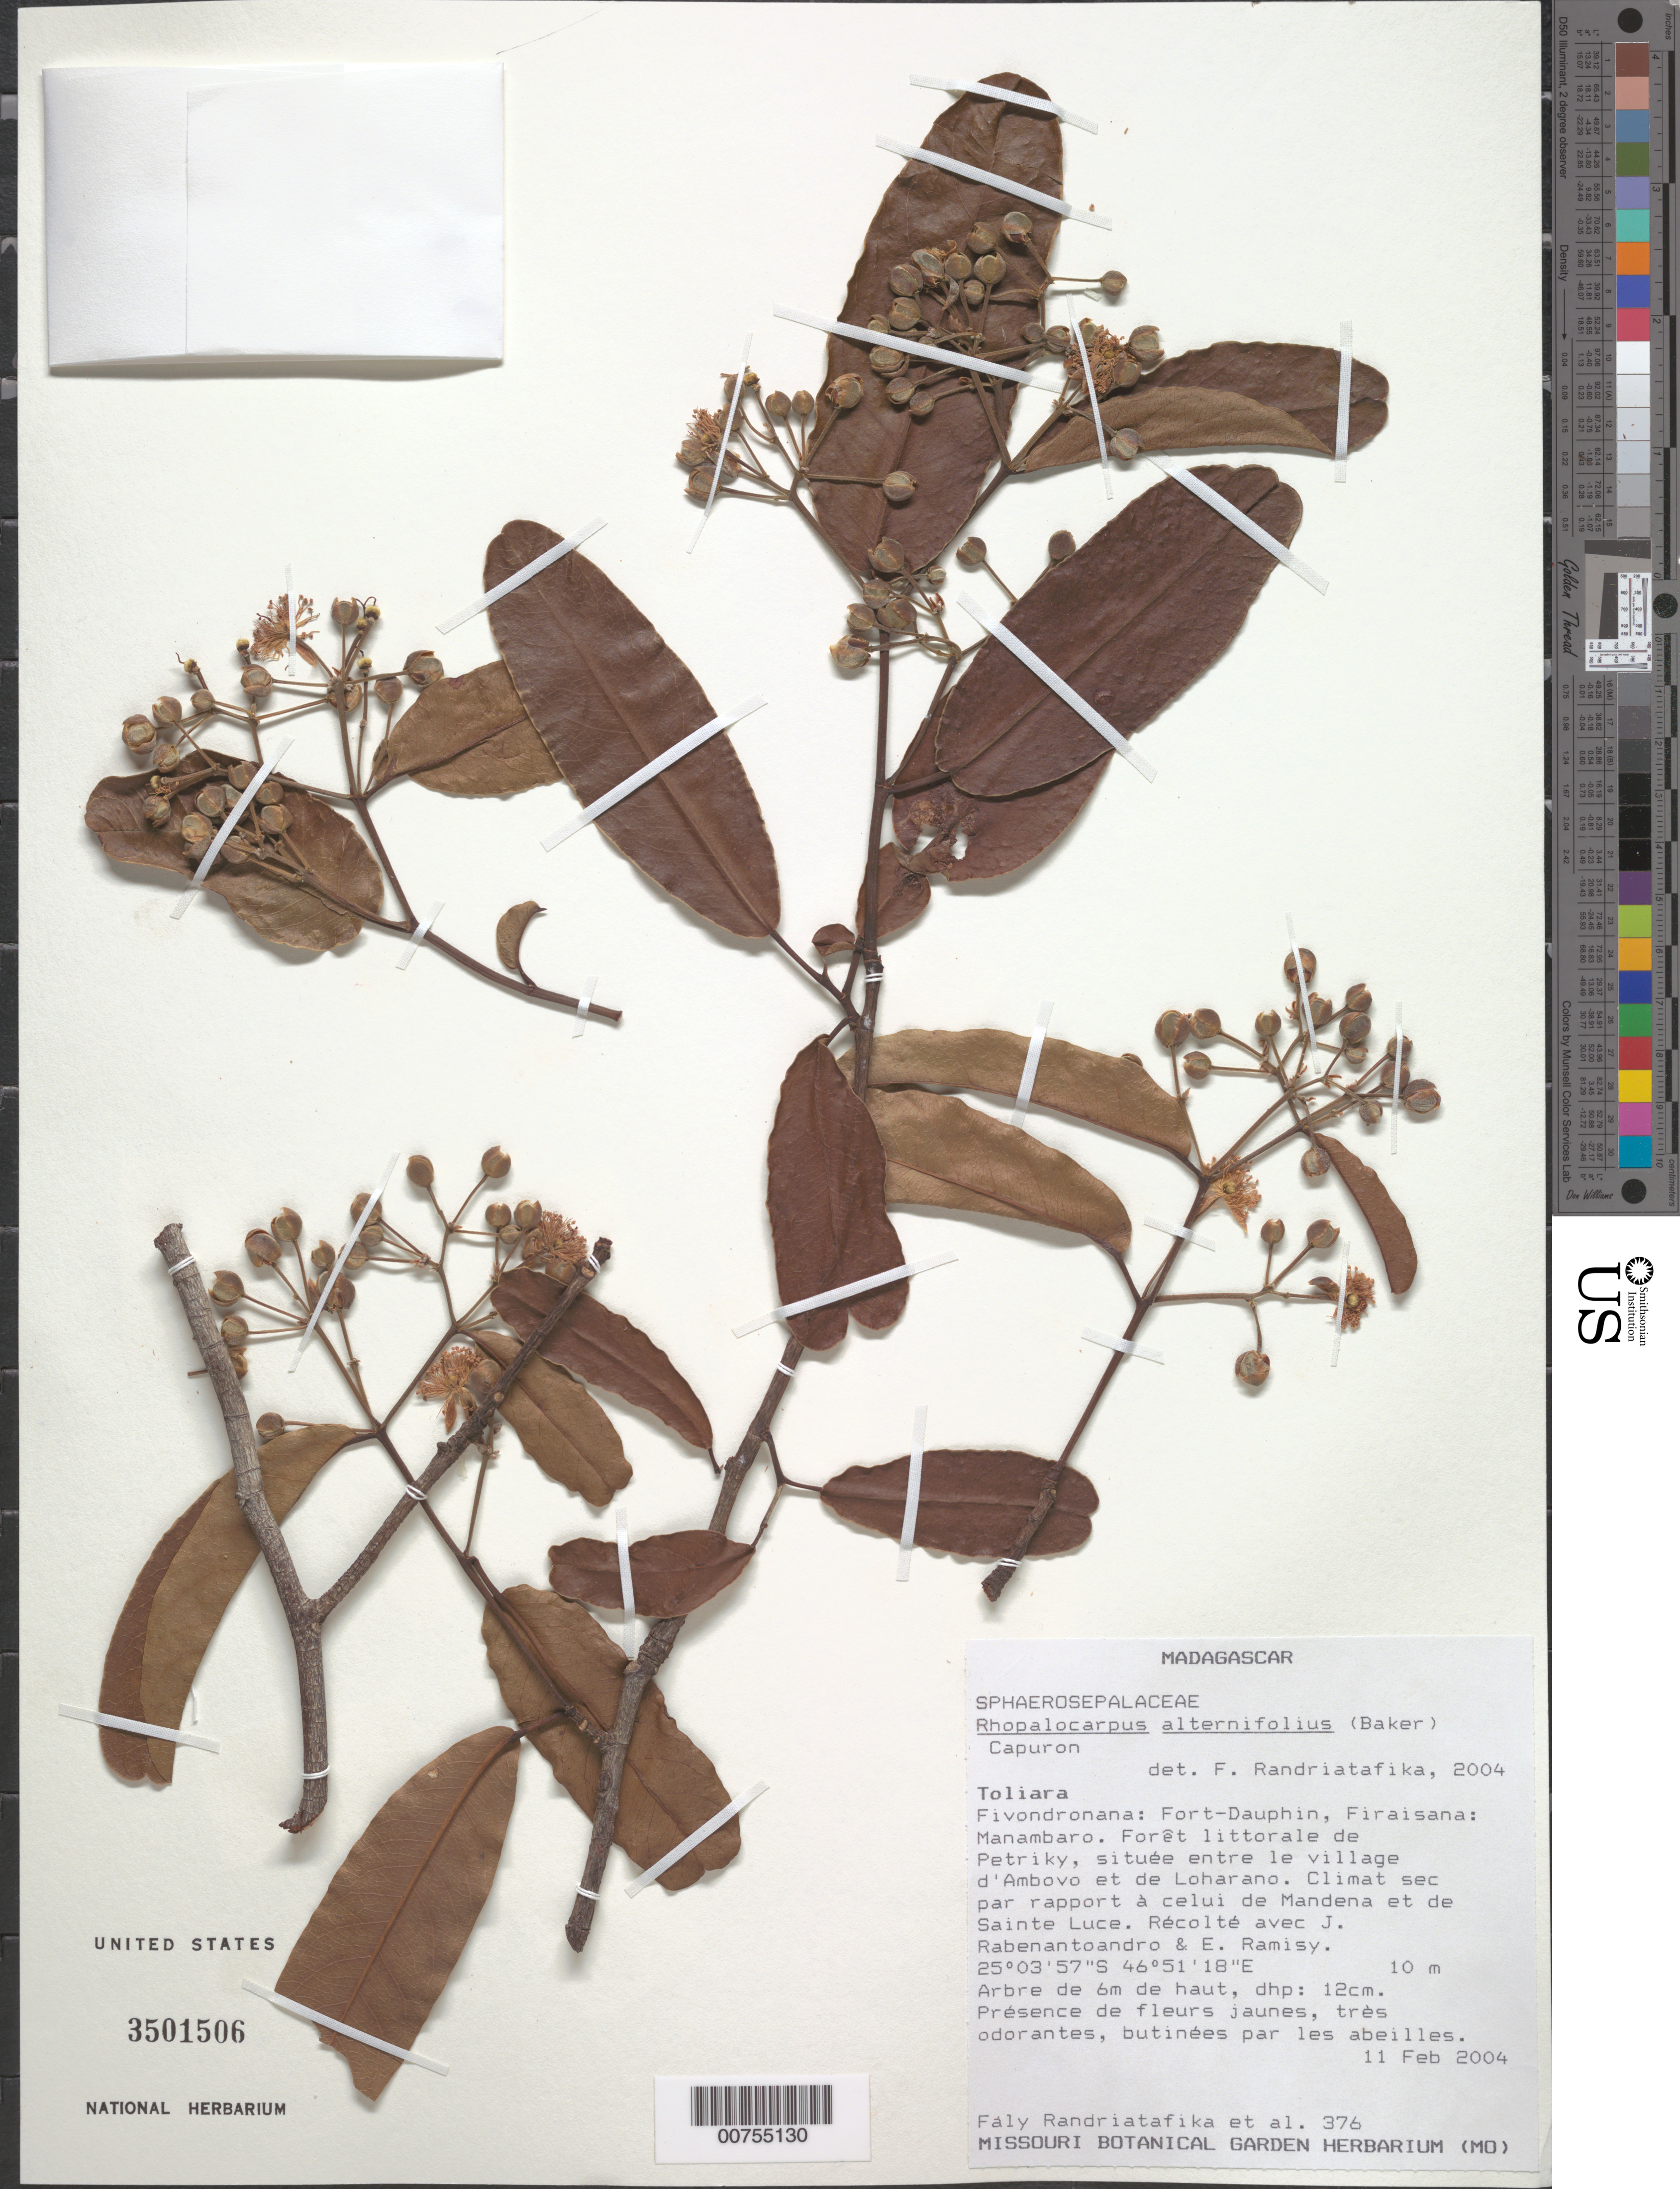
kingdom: Plantae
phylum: Tracheophyta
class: Magnoliopsida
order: Malvales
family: Sphaerosepalaceae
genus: Rhopalocarpus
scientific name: Rhopalocarpus alternifolius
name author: (Baker) Capuron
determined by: Randriatafika, Faly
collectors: F. Randriatafika & et al.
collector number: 376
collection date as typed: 11 Feb 2004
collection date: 2004-02-11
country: Madagascar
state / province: Anosy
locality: Fivondronana: Fort-Dauphin, Firaisana: Manambaro. Forêt littorale de Petriky, située entre le village d'Ambovo et de Lohanrano. Climat sec par rapport à celui de Mandena et de Sainte Luce.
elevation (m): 10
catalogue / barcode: US 3501506